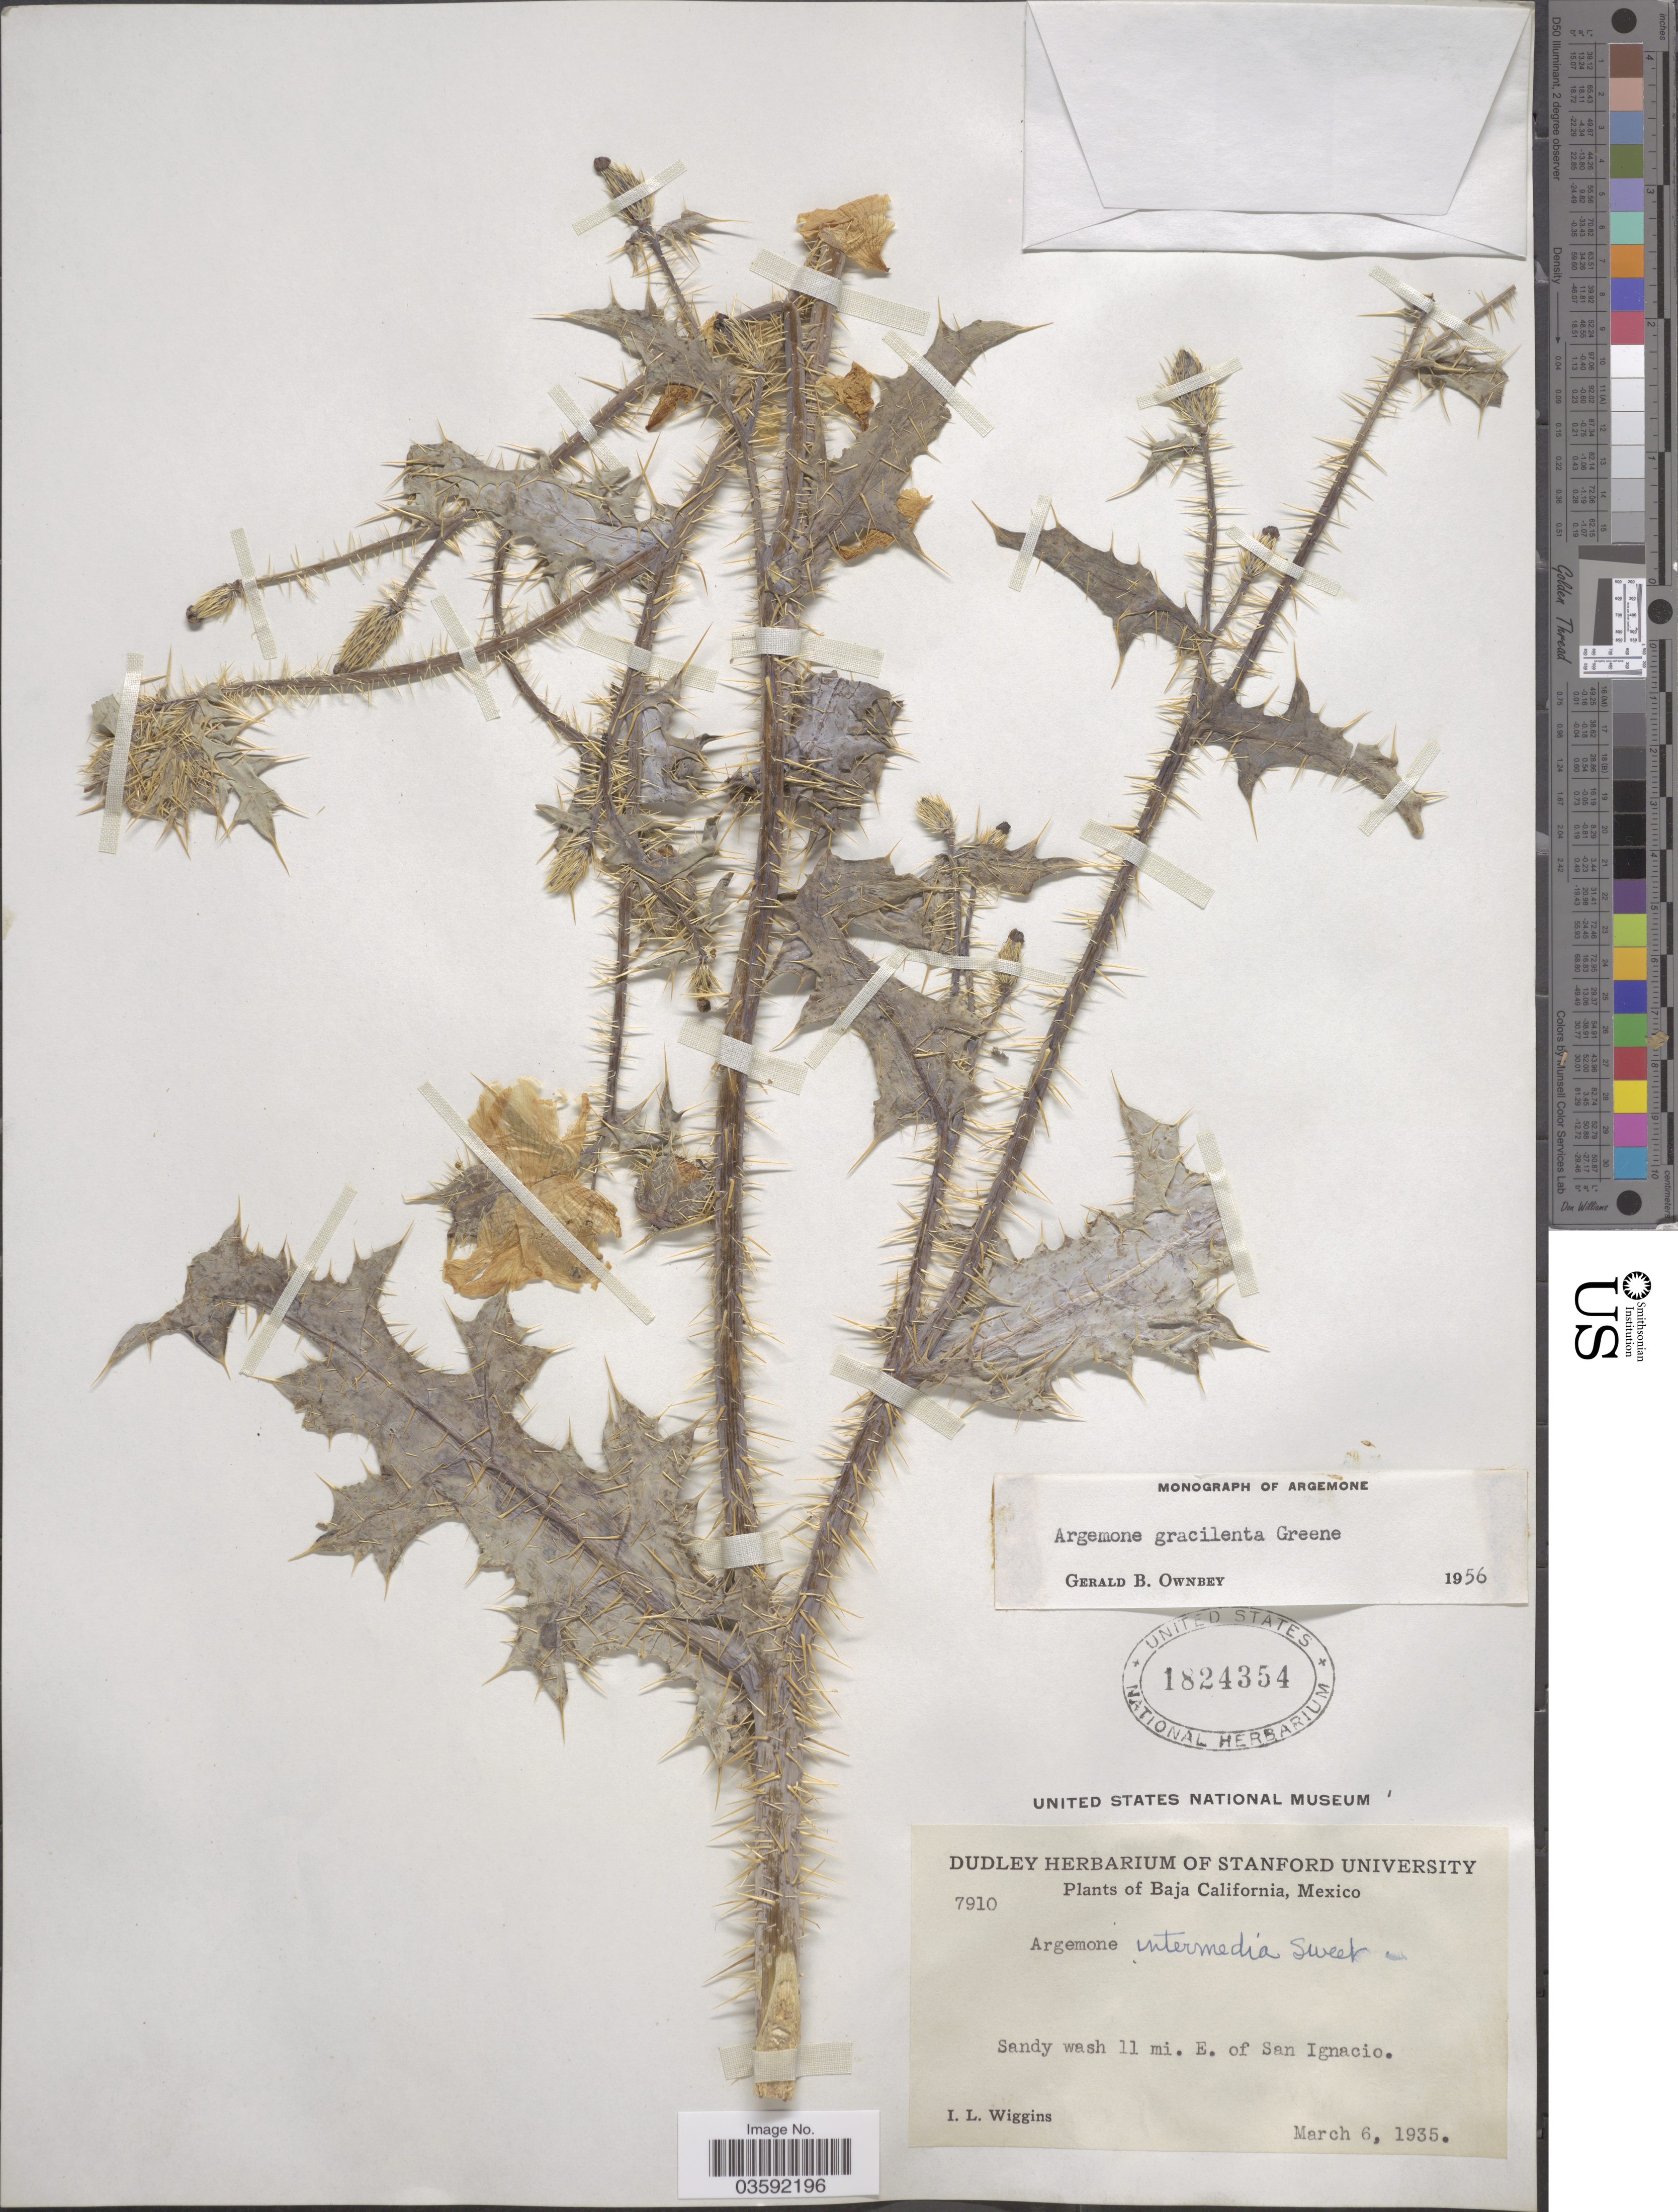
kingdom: Plantae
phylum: Tracheophyta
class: Magnoliopsida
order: Ranunculales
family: Papaveraceae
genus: Argemone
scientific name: Argemone gracilenta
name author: Greene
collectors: I. L. Wiggins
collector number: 7910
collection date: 1935-03-06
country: Mexico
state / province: Baja California Sur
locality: Sandy wash 11 mi. E. of San Ignacio.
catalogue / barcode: US 1824354